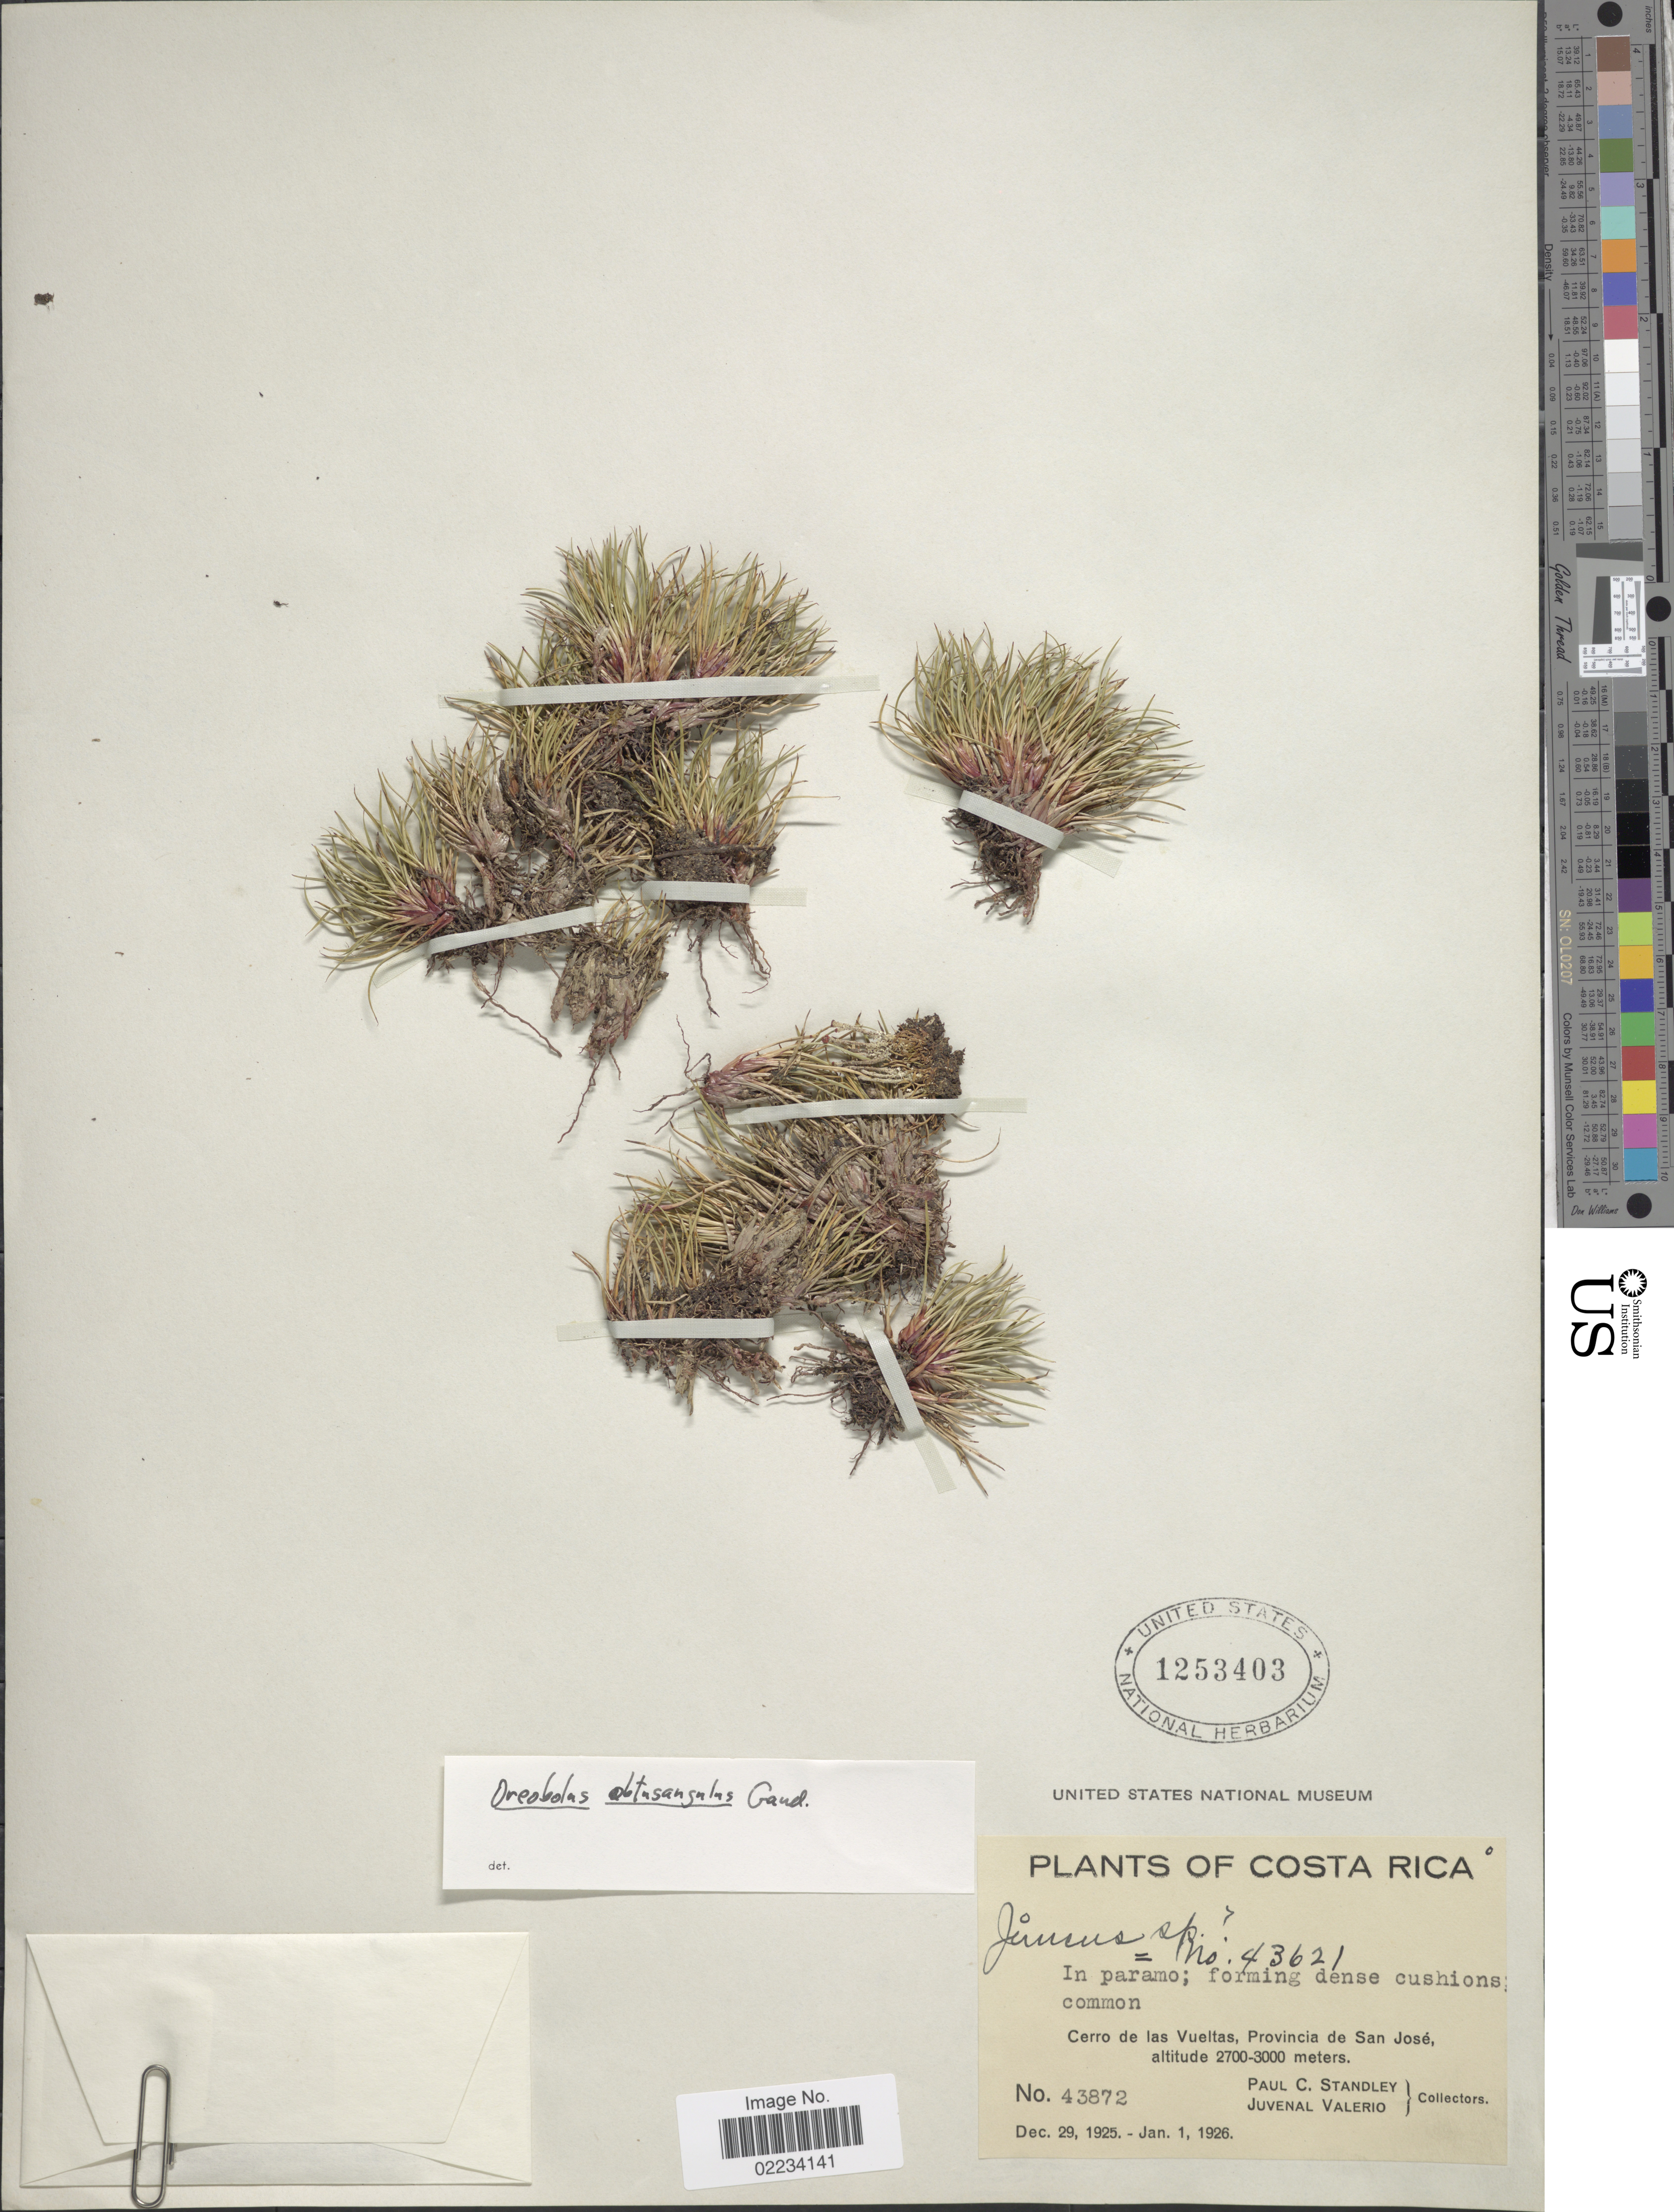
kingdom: Plantae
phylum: Tracheophyta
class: Liliopsida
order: Poales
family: Cyperaceae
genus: Oreobolus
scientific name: Oreobolus obtusangulus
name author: Gaudich.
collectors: P. C. Standley & J. Valerio R.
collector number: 43872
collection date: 1925-12-29/1926-01-01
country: Costa Rica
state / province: San José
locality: Cerro de las Vueltas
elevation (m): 2700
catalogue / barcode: US 1253403